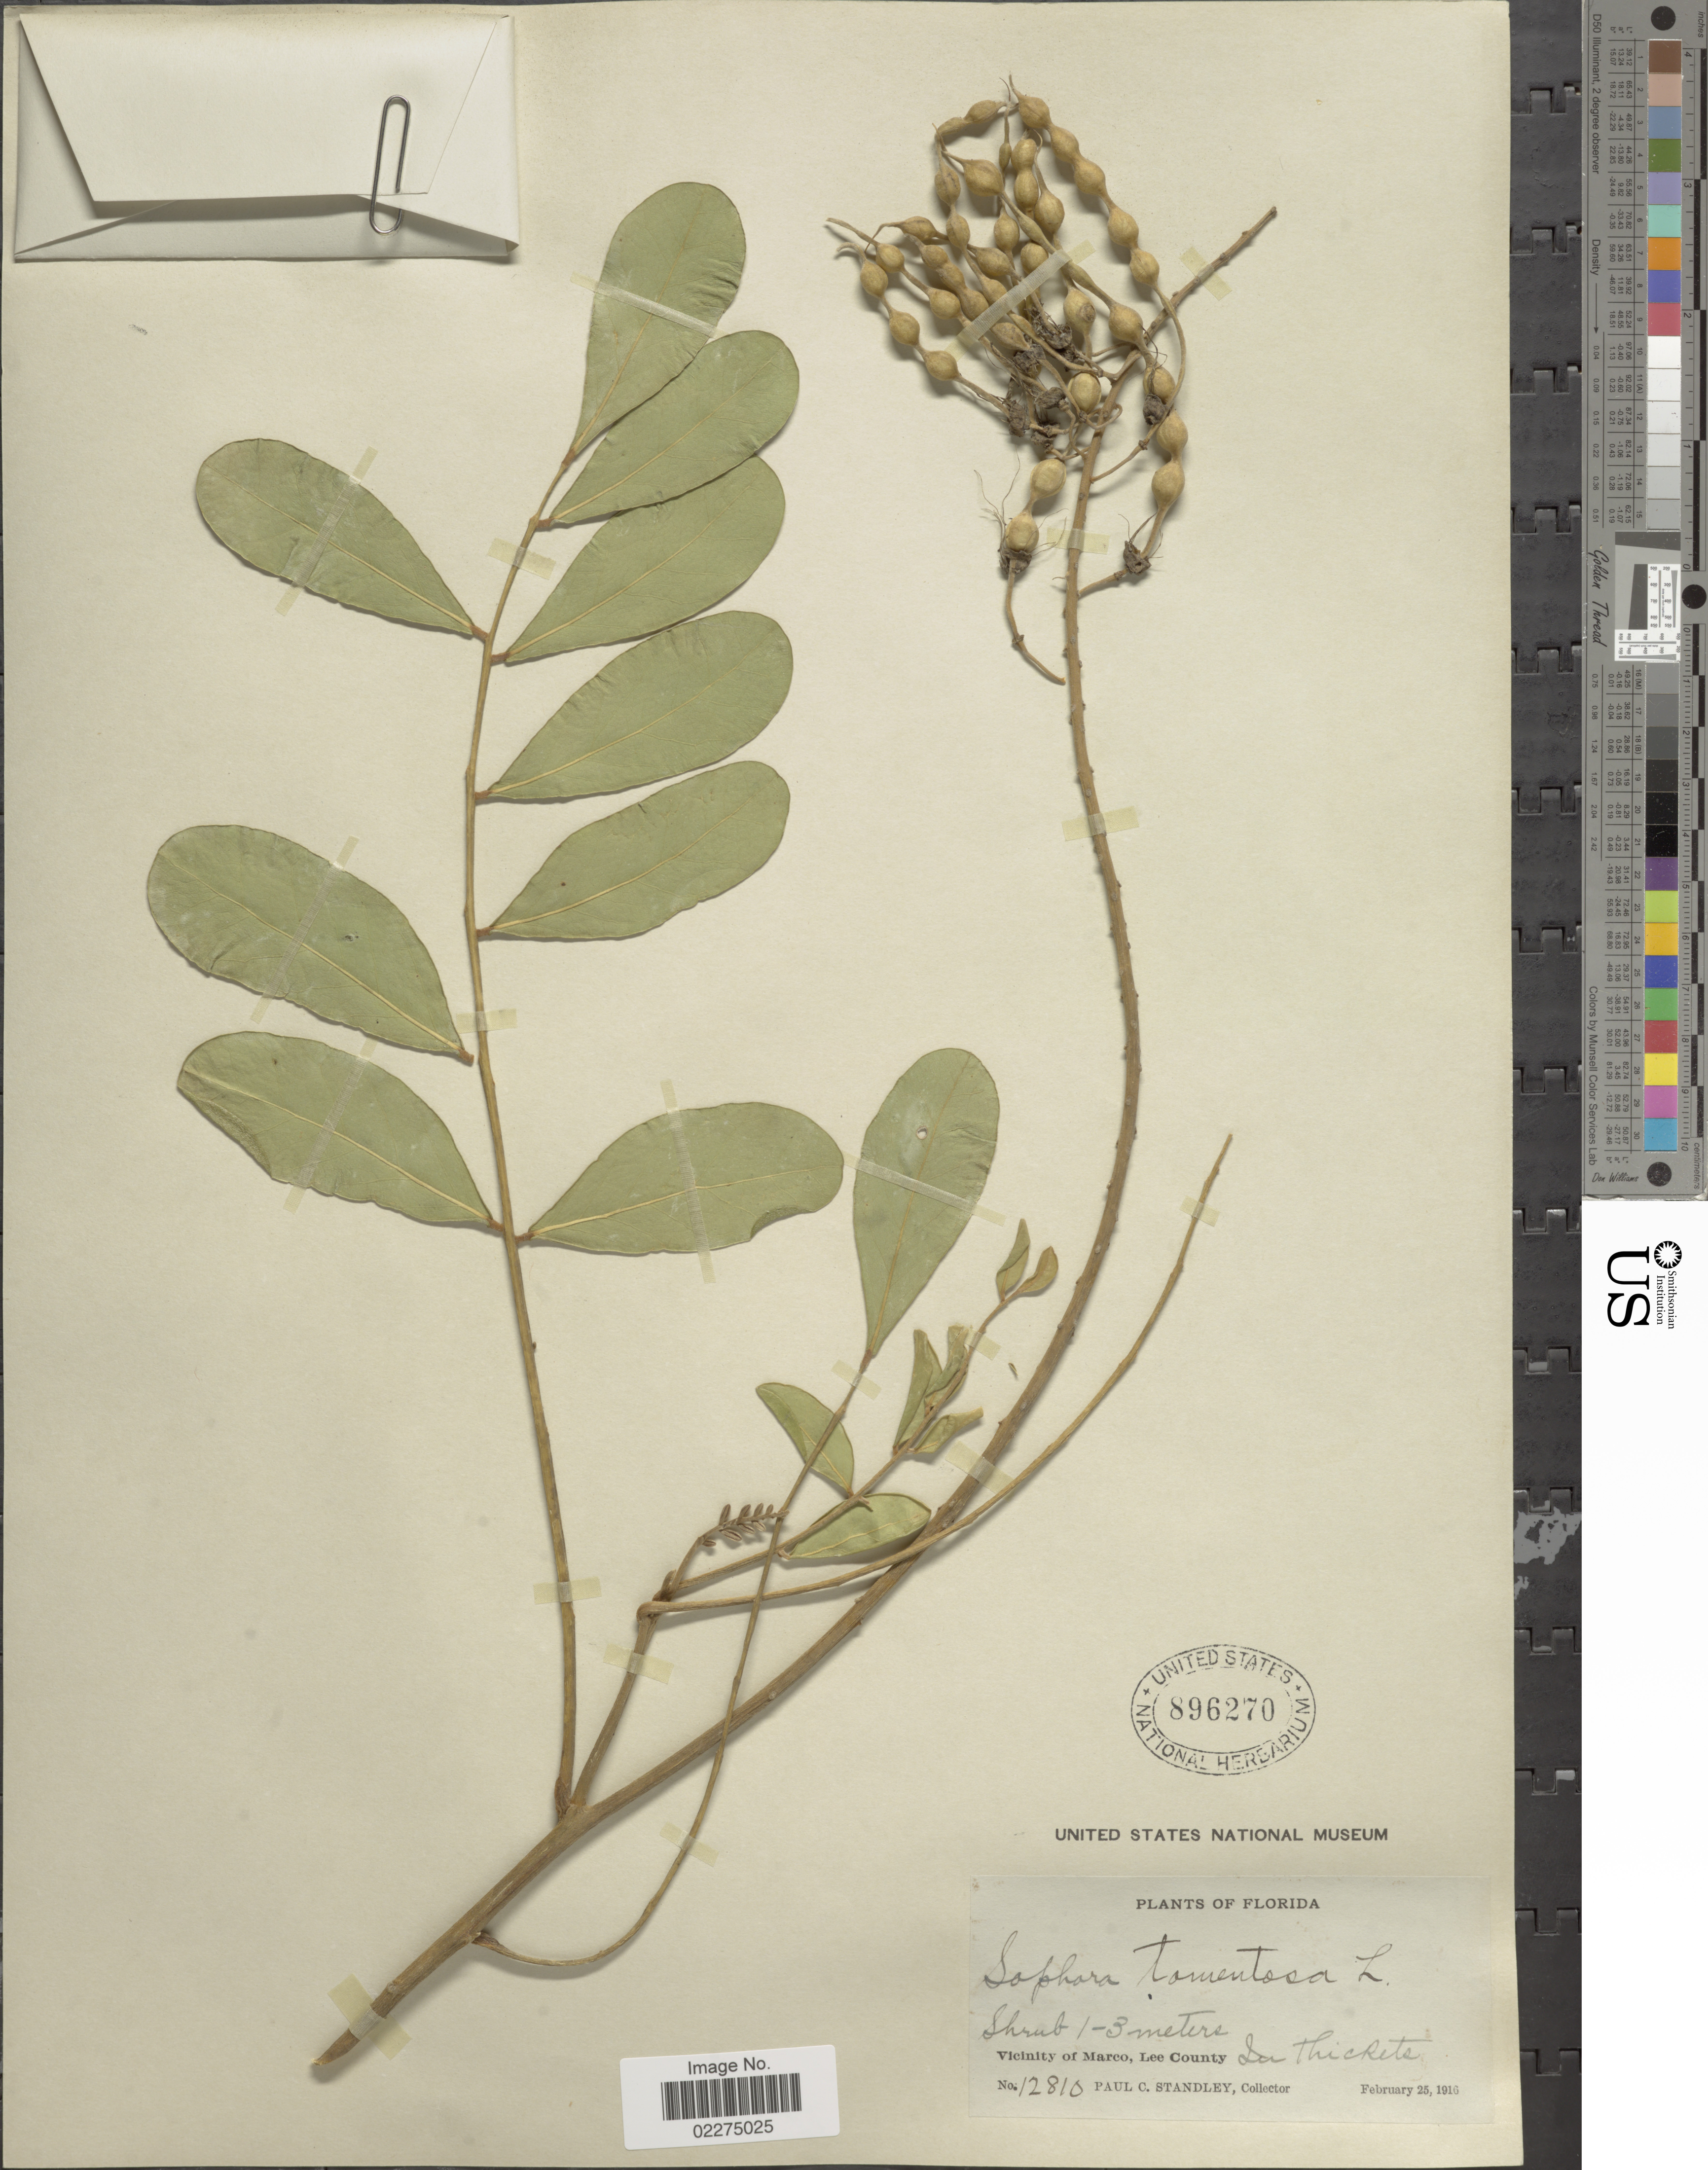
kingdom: Plantae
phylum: Tracheophyta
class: Magnoliopsida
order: Fabales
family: Fabaceae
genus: Sophora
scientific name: Sophora tomentosa var. truncata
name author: Torr. & A. Gray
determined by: Strong, Mark T., (BOT), Smithsonian Institution - National Museum of Natural History (UNITED STATES)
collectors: P. C. Standley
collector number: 12810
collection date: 1916-02-25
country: United States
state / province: Florida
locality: Vicinity of Marco, Lee County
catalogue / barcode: US 896270